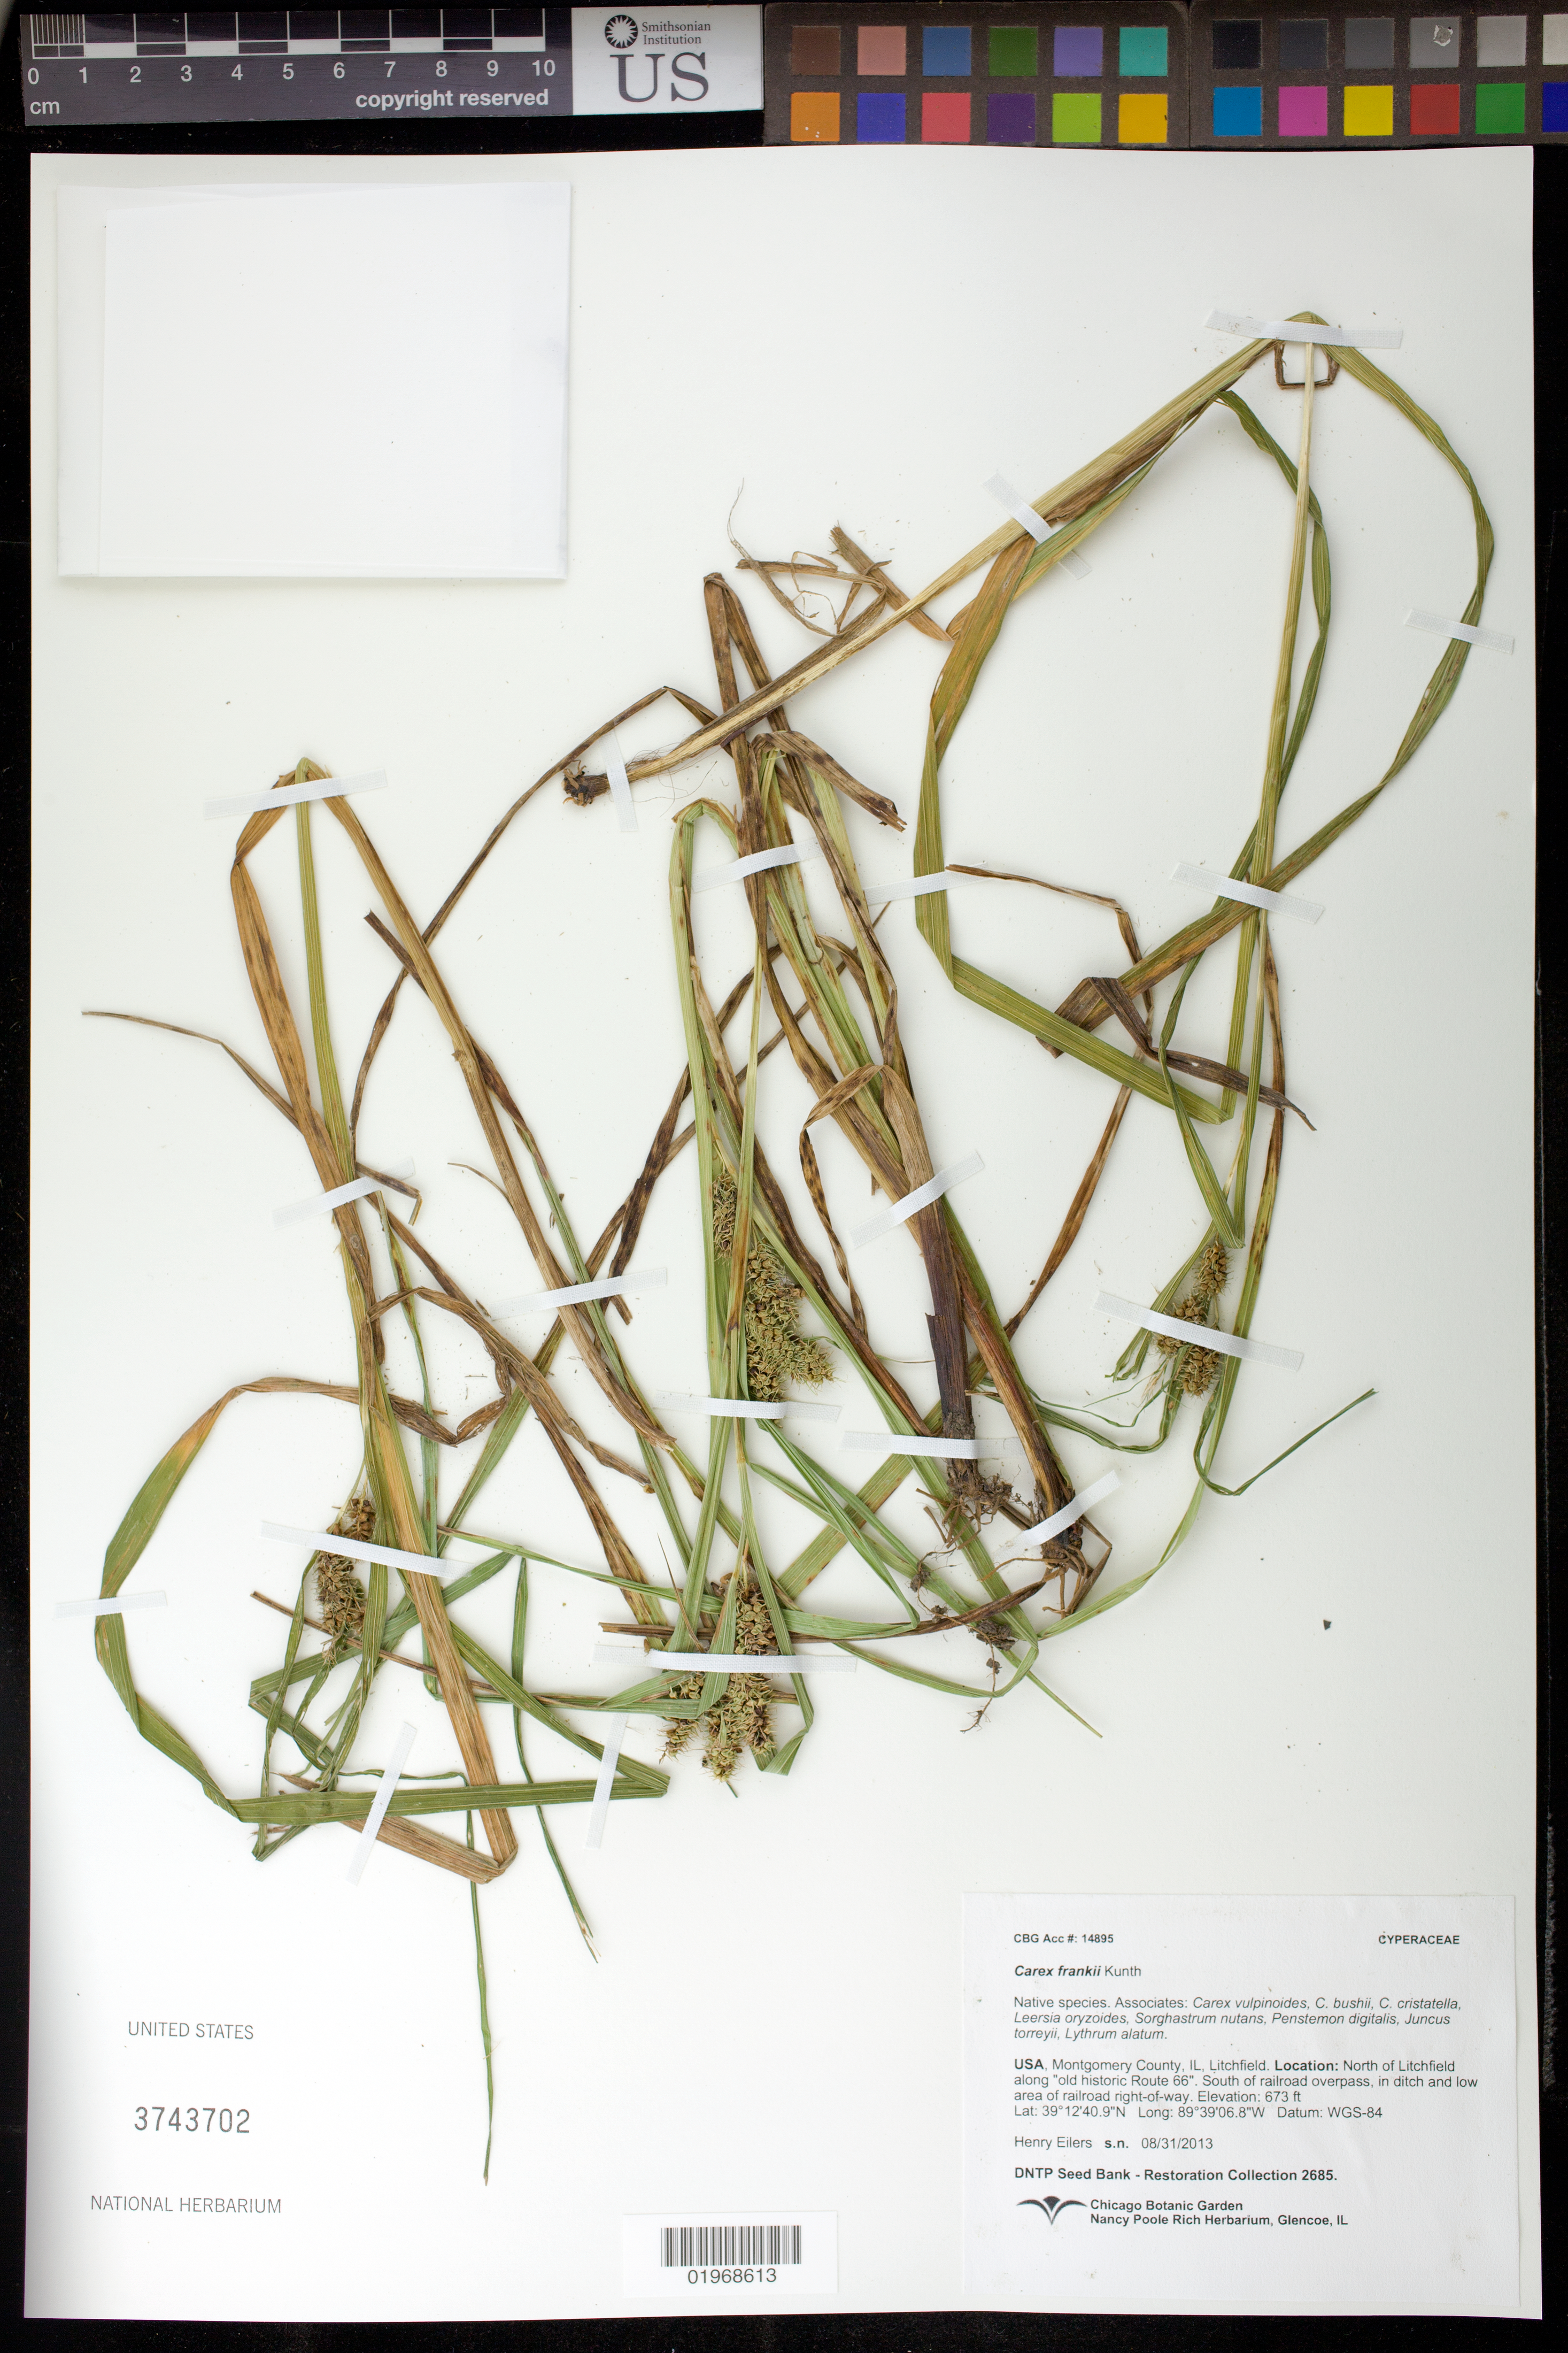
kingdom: Plantae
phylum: Tracheophyta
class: Liliopsida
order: Poales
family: Cyperaceae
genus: Carex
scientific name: Carex frankii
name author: Kunth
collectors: H. Eilers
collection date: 2013-08-31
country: United States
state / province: Illinois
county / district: Montgomery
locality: N of Litchfield along "old historic Route 66", S of railroad overpass.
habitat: ditch and low area of railroad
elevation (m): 205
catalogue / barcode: US 3743702